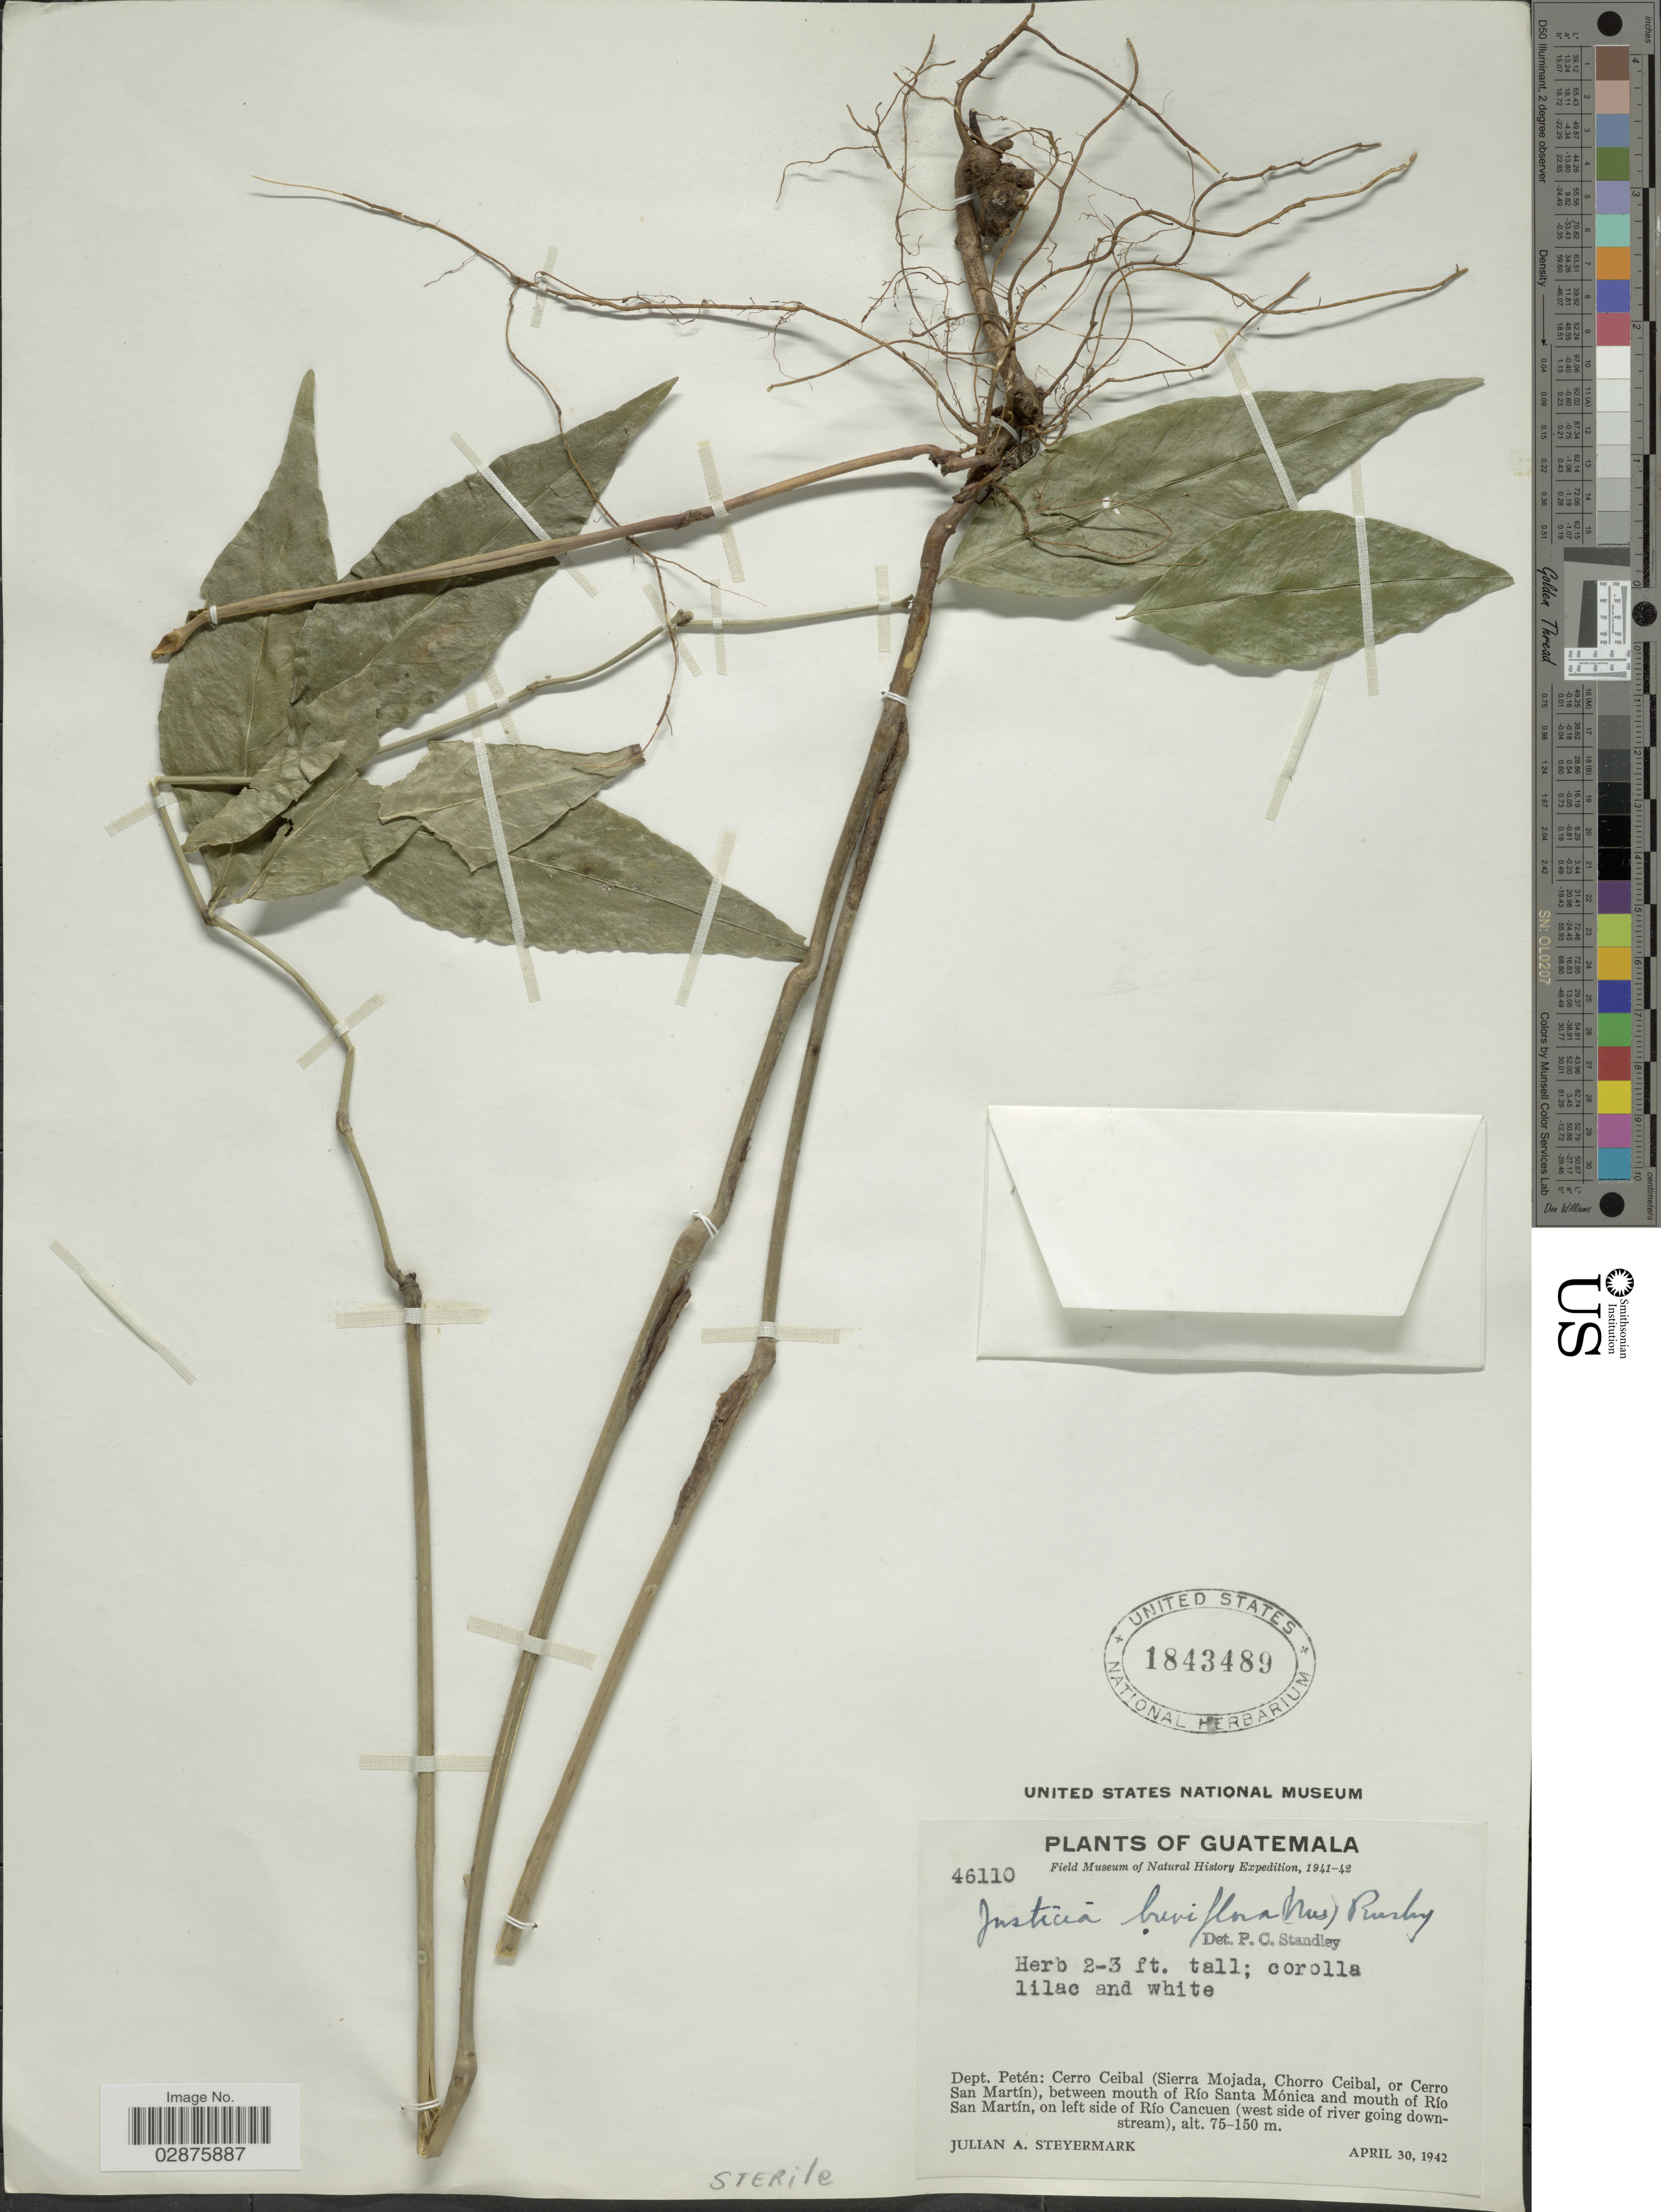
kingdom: Plantae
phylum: Tracheophyta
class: Magnoliopsida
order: Lamiales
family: Acanthaceae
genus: Justicia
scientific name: Justicia breviflora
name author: (Nees) Rusby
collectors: J. Steyermark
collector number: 46110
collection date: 1942-04-30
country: Guatemala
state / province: El Petén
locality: Dept. Petén, Cerro Ceibal (Sierra Mojada, Chorro Ceibal, or Cerro San Martín), between mouth of Río Santa Mônica and mouth of Río San Martín, on left side of Río Cancuen (west side of river going downstream).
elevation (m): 75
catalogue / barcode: US 1843489